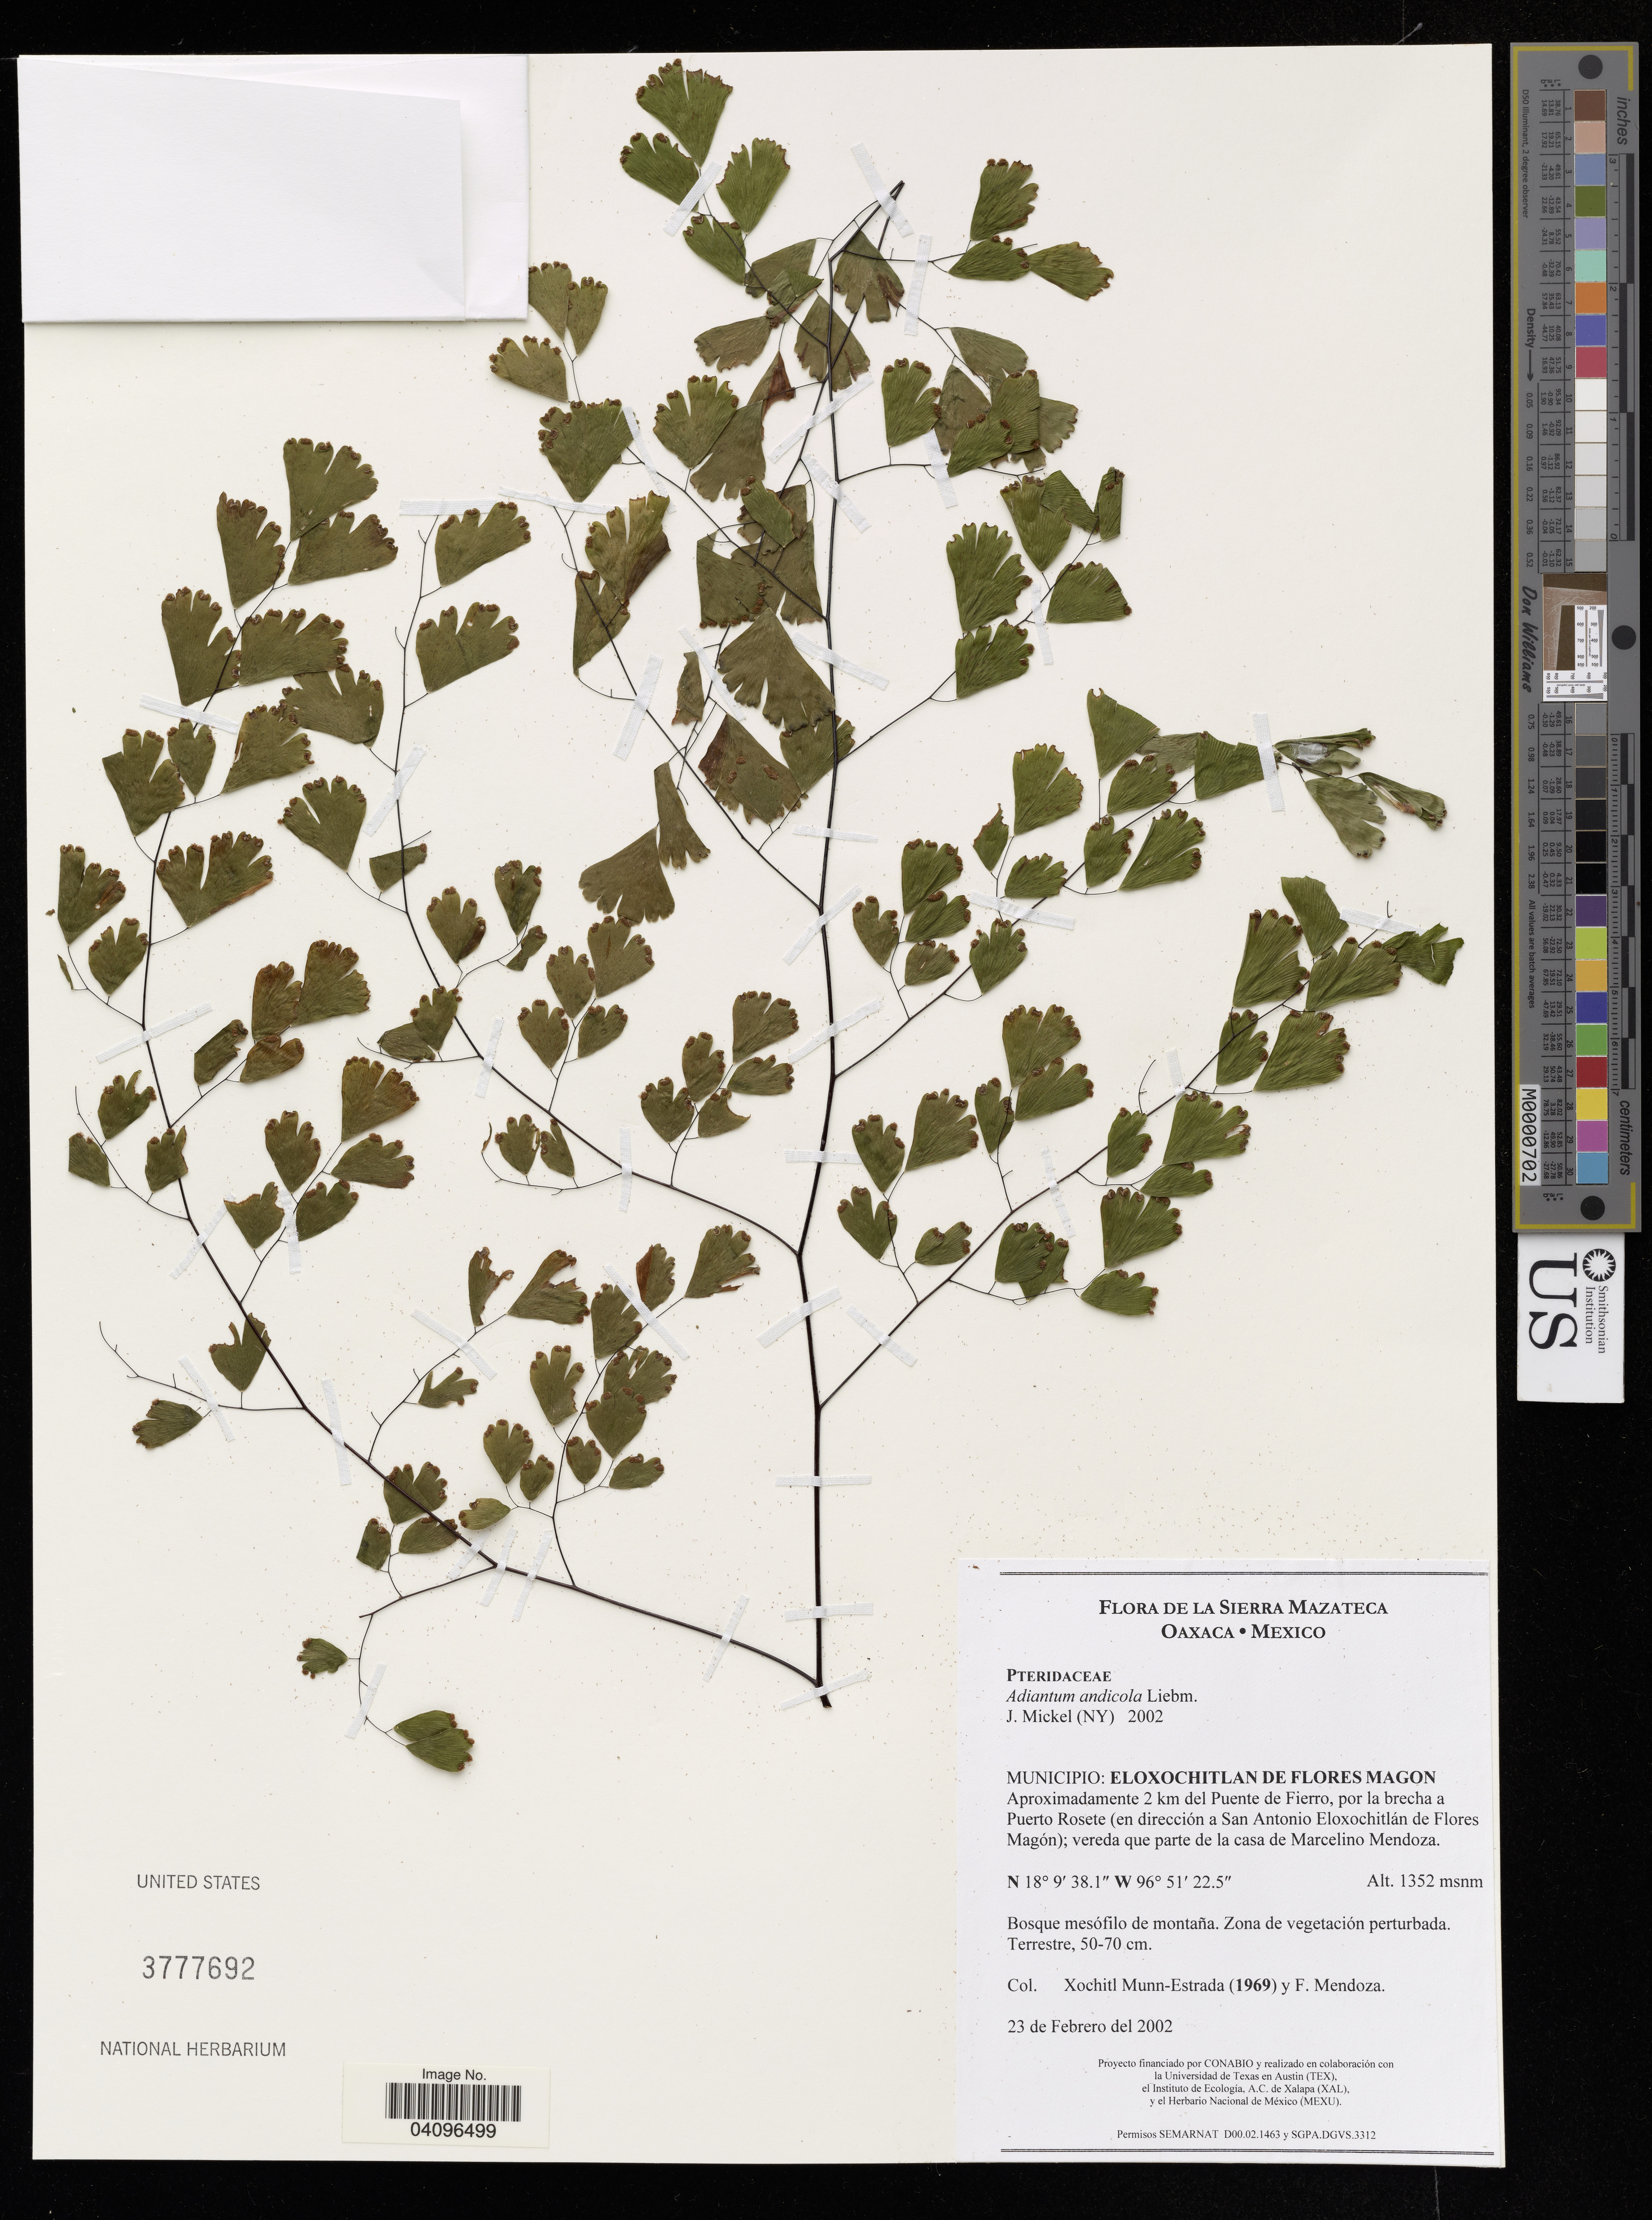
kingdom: Plantae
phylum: Tracheophyta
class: Polypodiopsida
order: Polypodiales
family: Pteridaceae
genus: Adiantum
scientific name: Adiantum andicola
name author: Liebm.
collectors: X. Munn-Estrada & F. Mendoza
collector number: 1969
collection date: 2002-02-23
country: Mexico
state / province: Oaxaca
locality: Municipio: Eloxochitlan De Flores Magon, Aproximadamente 2 km del Puente de Fierro, por la brecha a Puerta Rosete.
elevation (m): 1352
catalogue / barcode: US 3777692